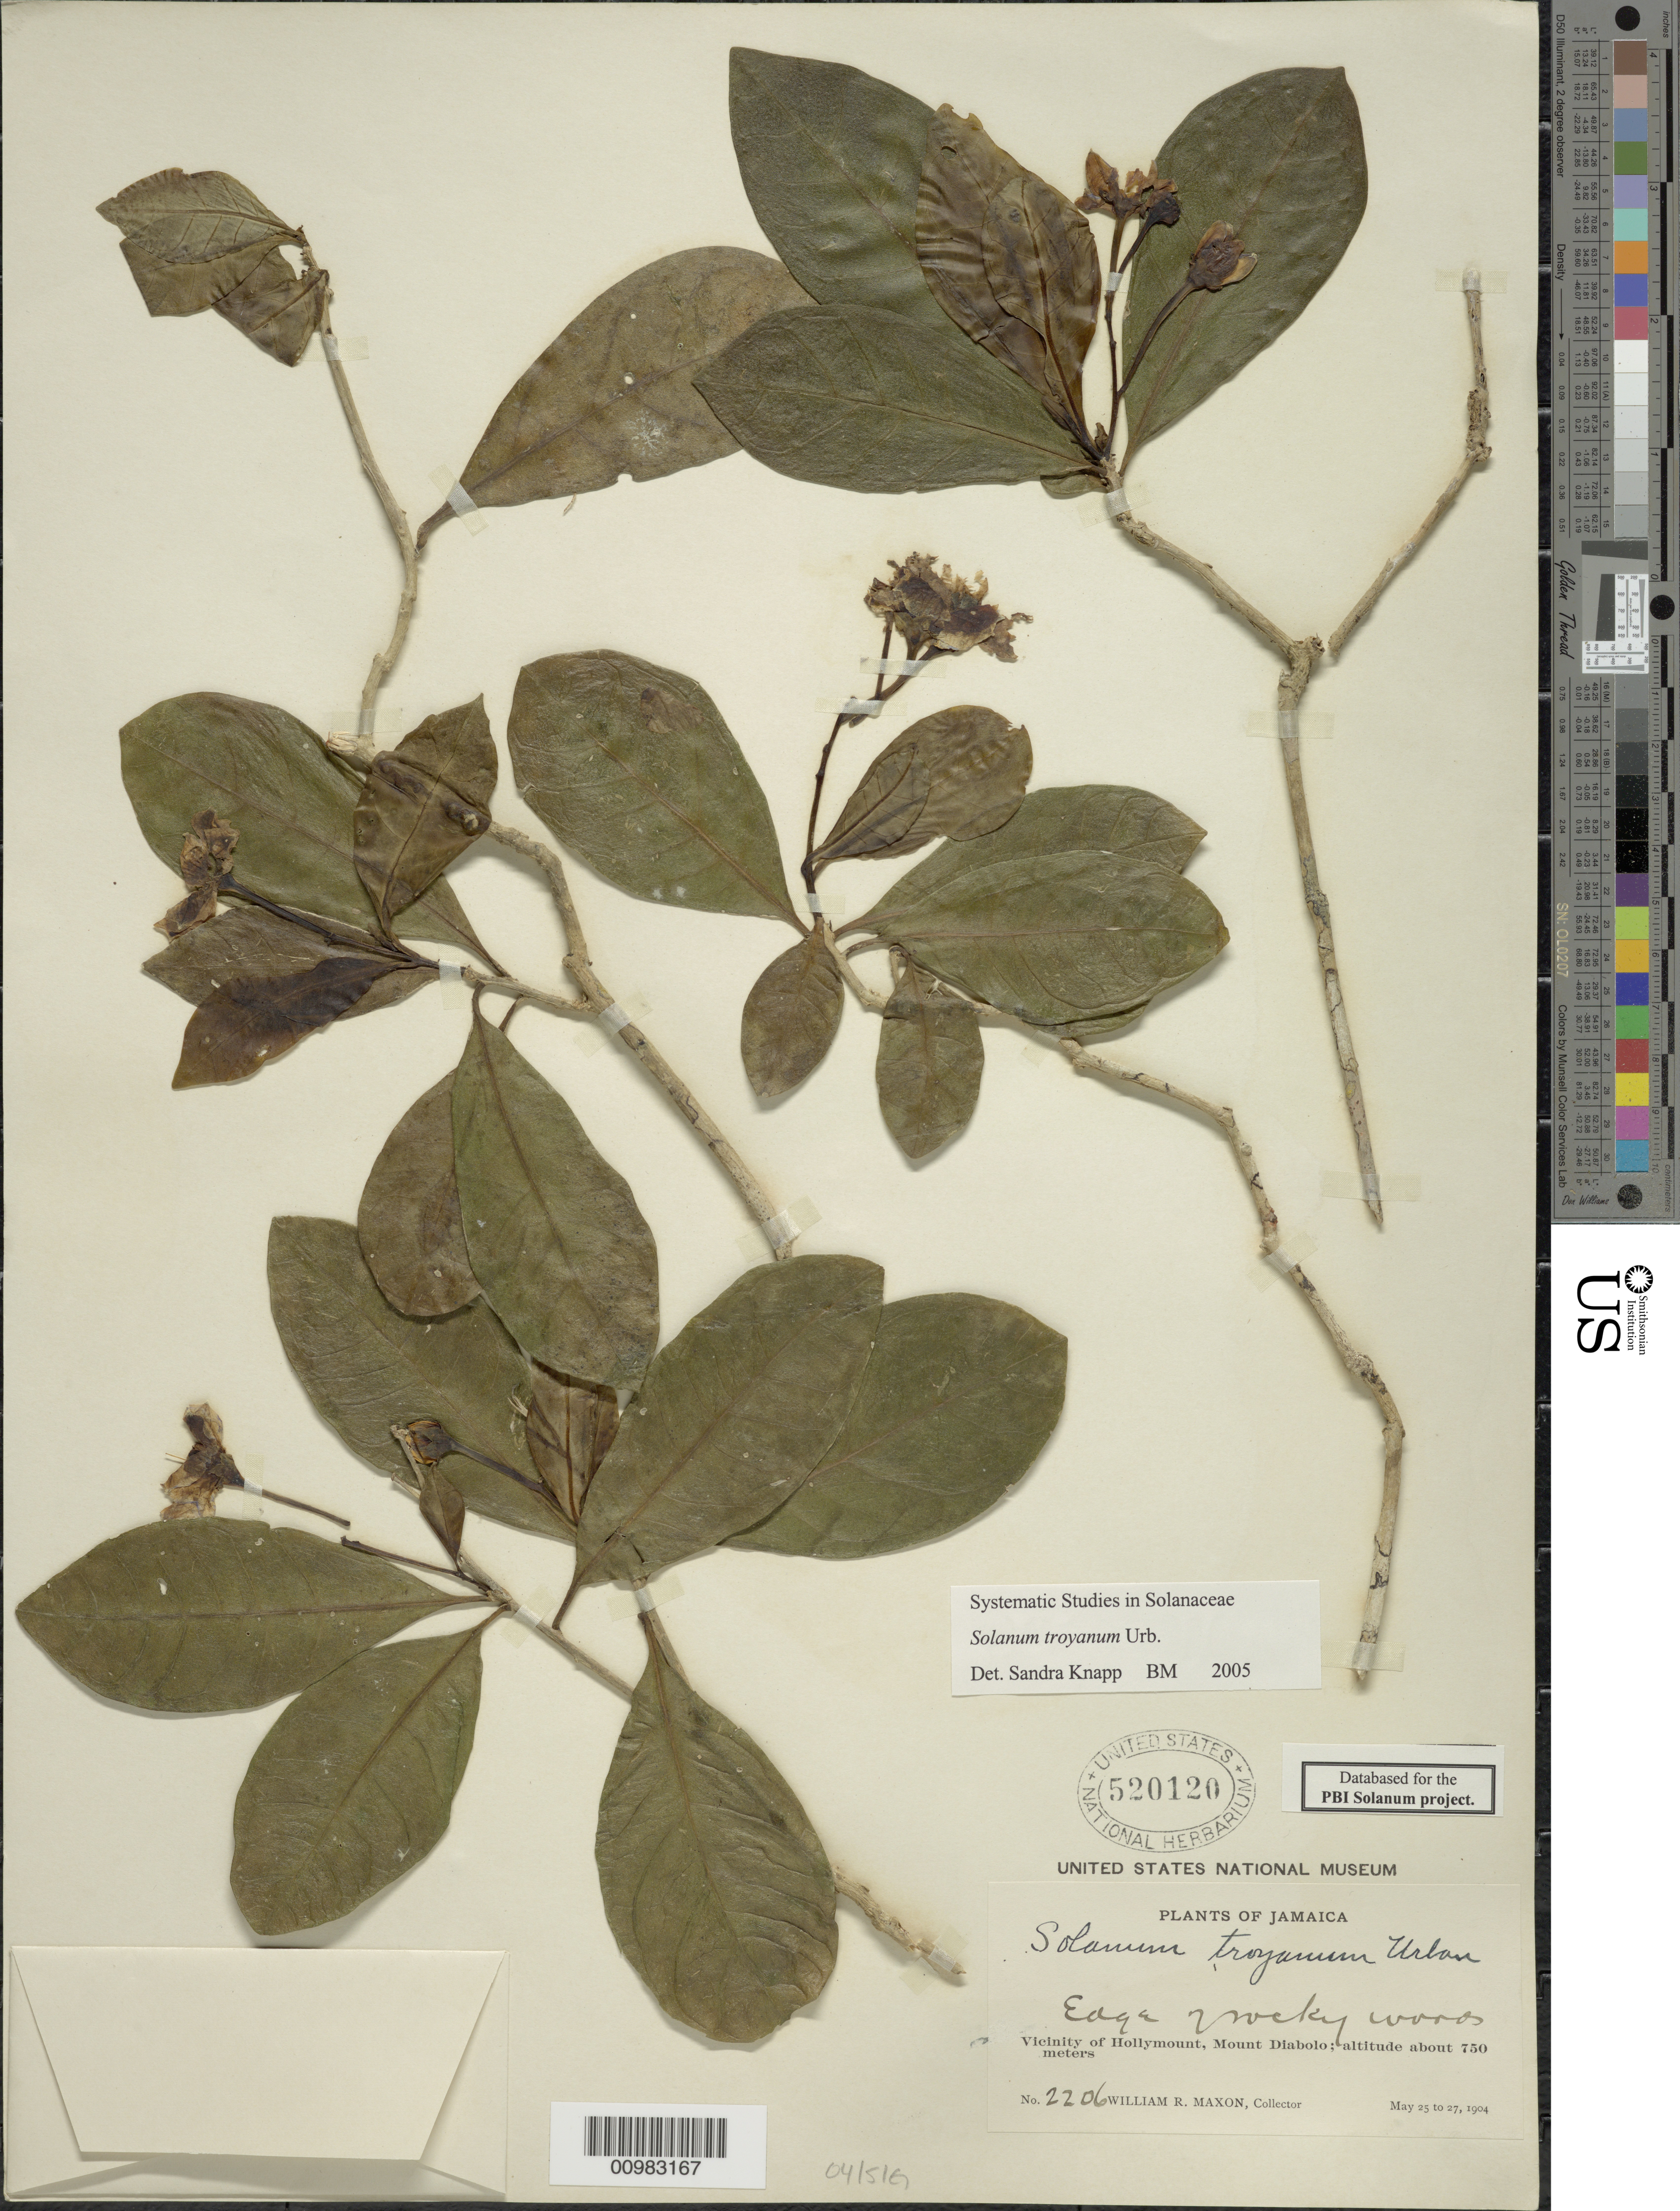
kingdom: Plantae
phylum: Tracheophyta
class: Magnoliopsida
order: Solanales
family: Solanaceae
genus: Solanum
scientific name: Solanum troyanum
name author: Urb.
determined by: Knapp, S. D.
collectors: W. R. Maxon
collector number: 2206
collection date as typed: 25 May 1904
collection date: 1904-05-25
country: Jamaica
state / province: Saint Catherine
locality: vicinity of Hollymount, Mount Diablo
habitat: edge of rocky woods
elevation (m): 750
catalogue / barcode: US 520120